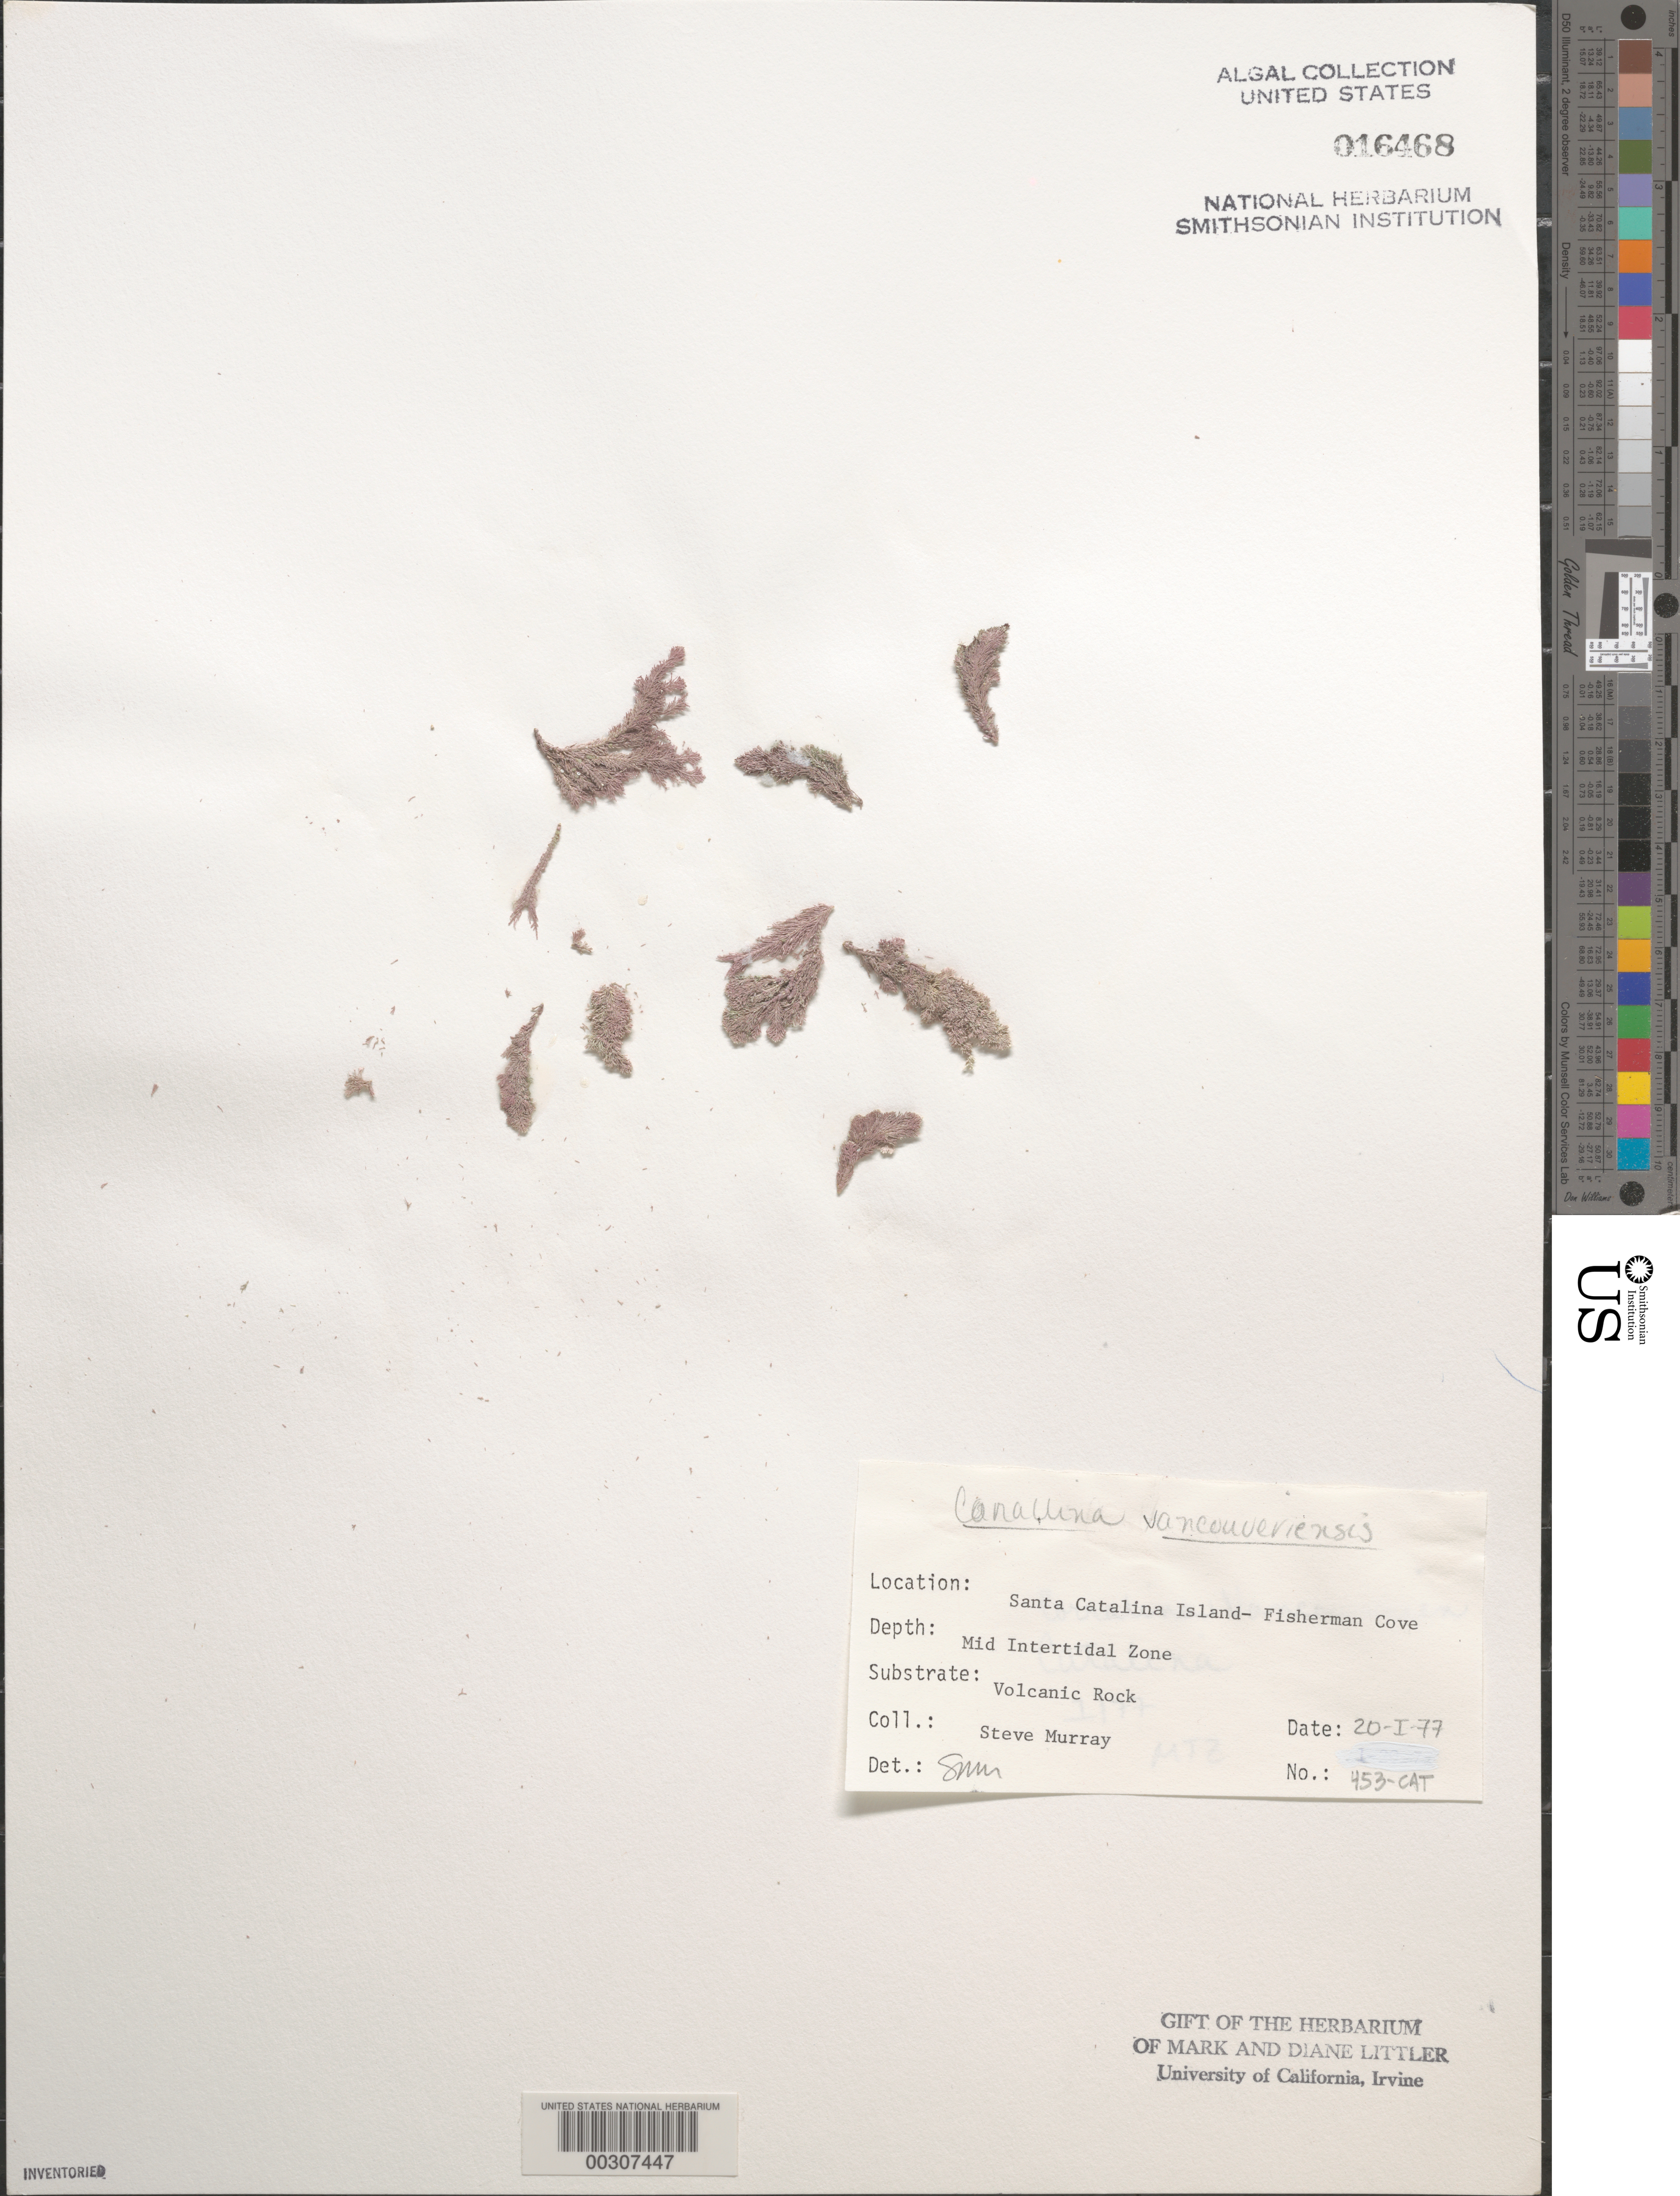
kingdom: Plantae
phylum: Rhodophyta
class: Florideophyceae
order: Corallinales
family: Corallinaceae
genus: Corallina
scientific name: Corallina vancouveriensis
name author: Yendo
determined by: Murray, S. N.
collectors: S. N. Murray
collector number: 453-CAT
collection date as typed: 20 Jan 1977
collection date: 1977-01-20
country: United States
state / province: California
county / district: Los Angeles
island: Santa Catalina Island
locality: Fishermen Cove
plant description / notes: BLM-SOCALBIGHT Rocky Intertidal Survey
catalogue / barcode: US 16468